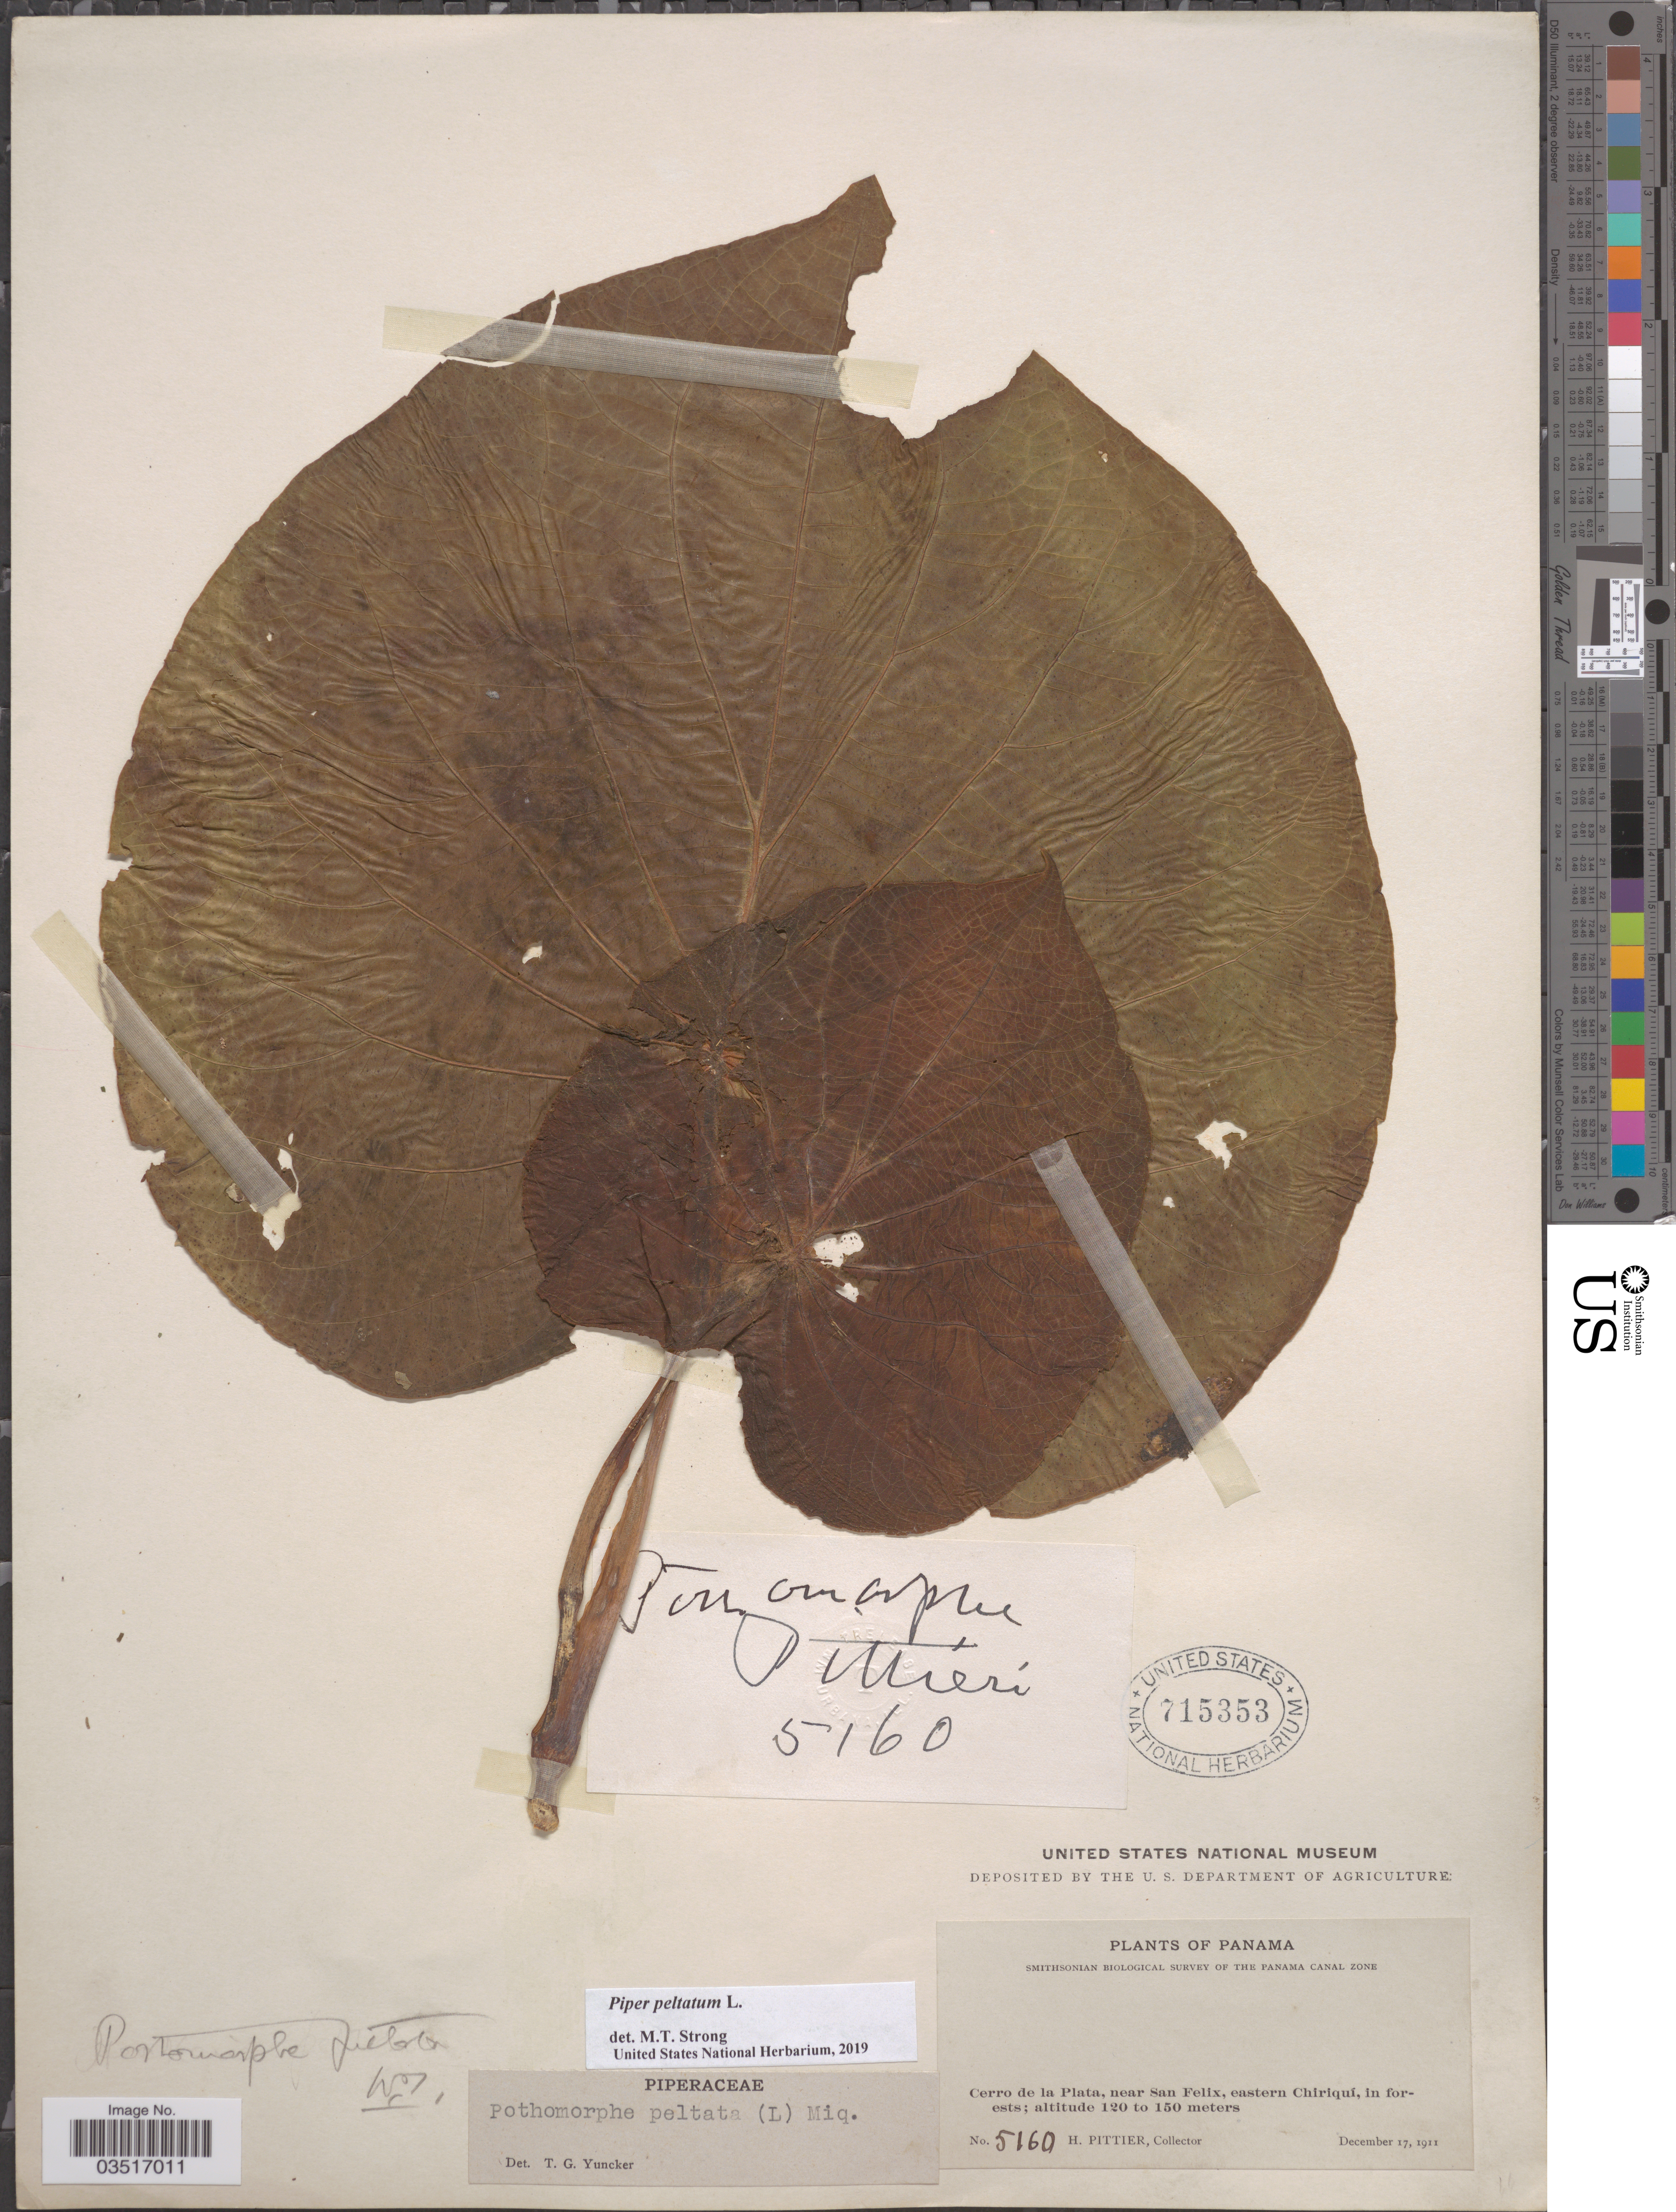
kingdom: Plantae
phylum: Tracheophyta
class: Magnoliopsida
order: Piperales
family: Piperaceae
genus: Piper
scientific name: Piper peltatum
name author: L.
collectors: H. F. Pittier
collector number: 5160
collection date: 1911-12-17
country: Panama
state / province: Chiriqui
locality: Cerro de la Plata, near San Felix, eastern Chiriquí, in forests.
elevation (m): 120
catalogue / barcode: US 715353